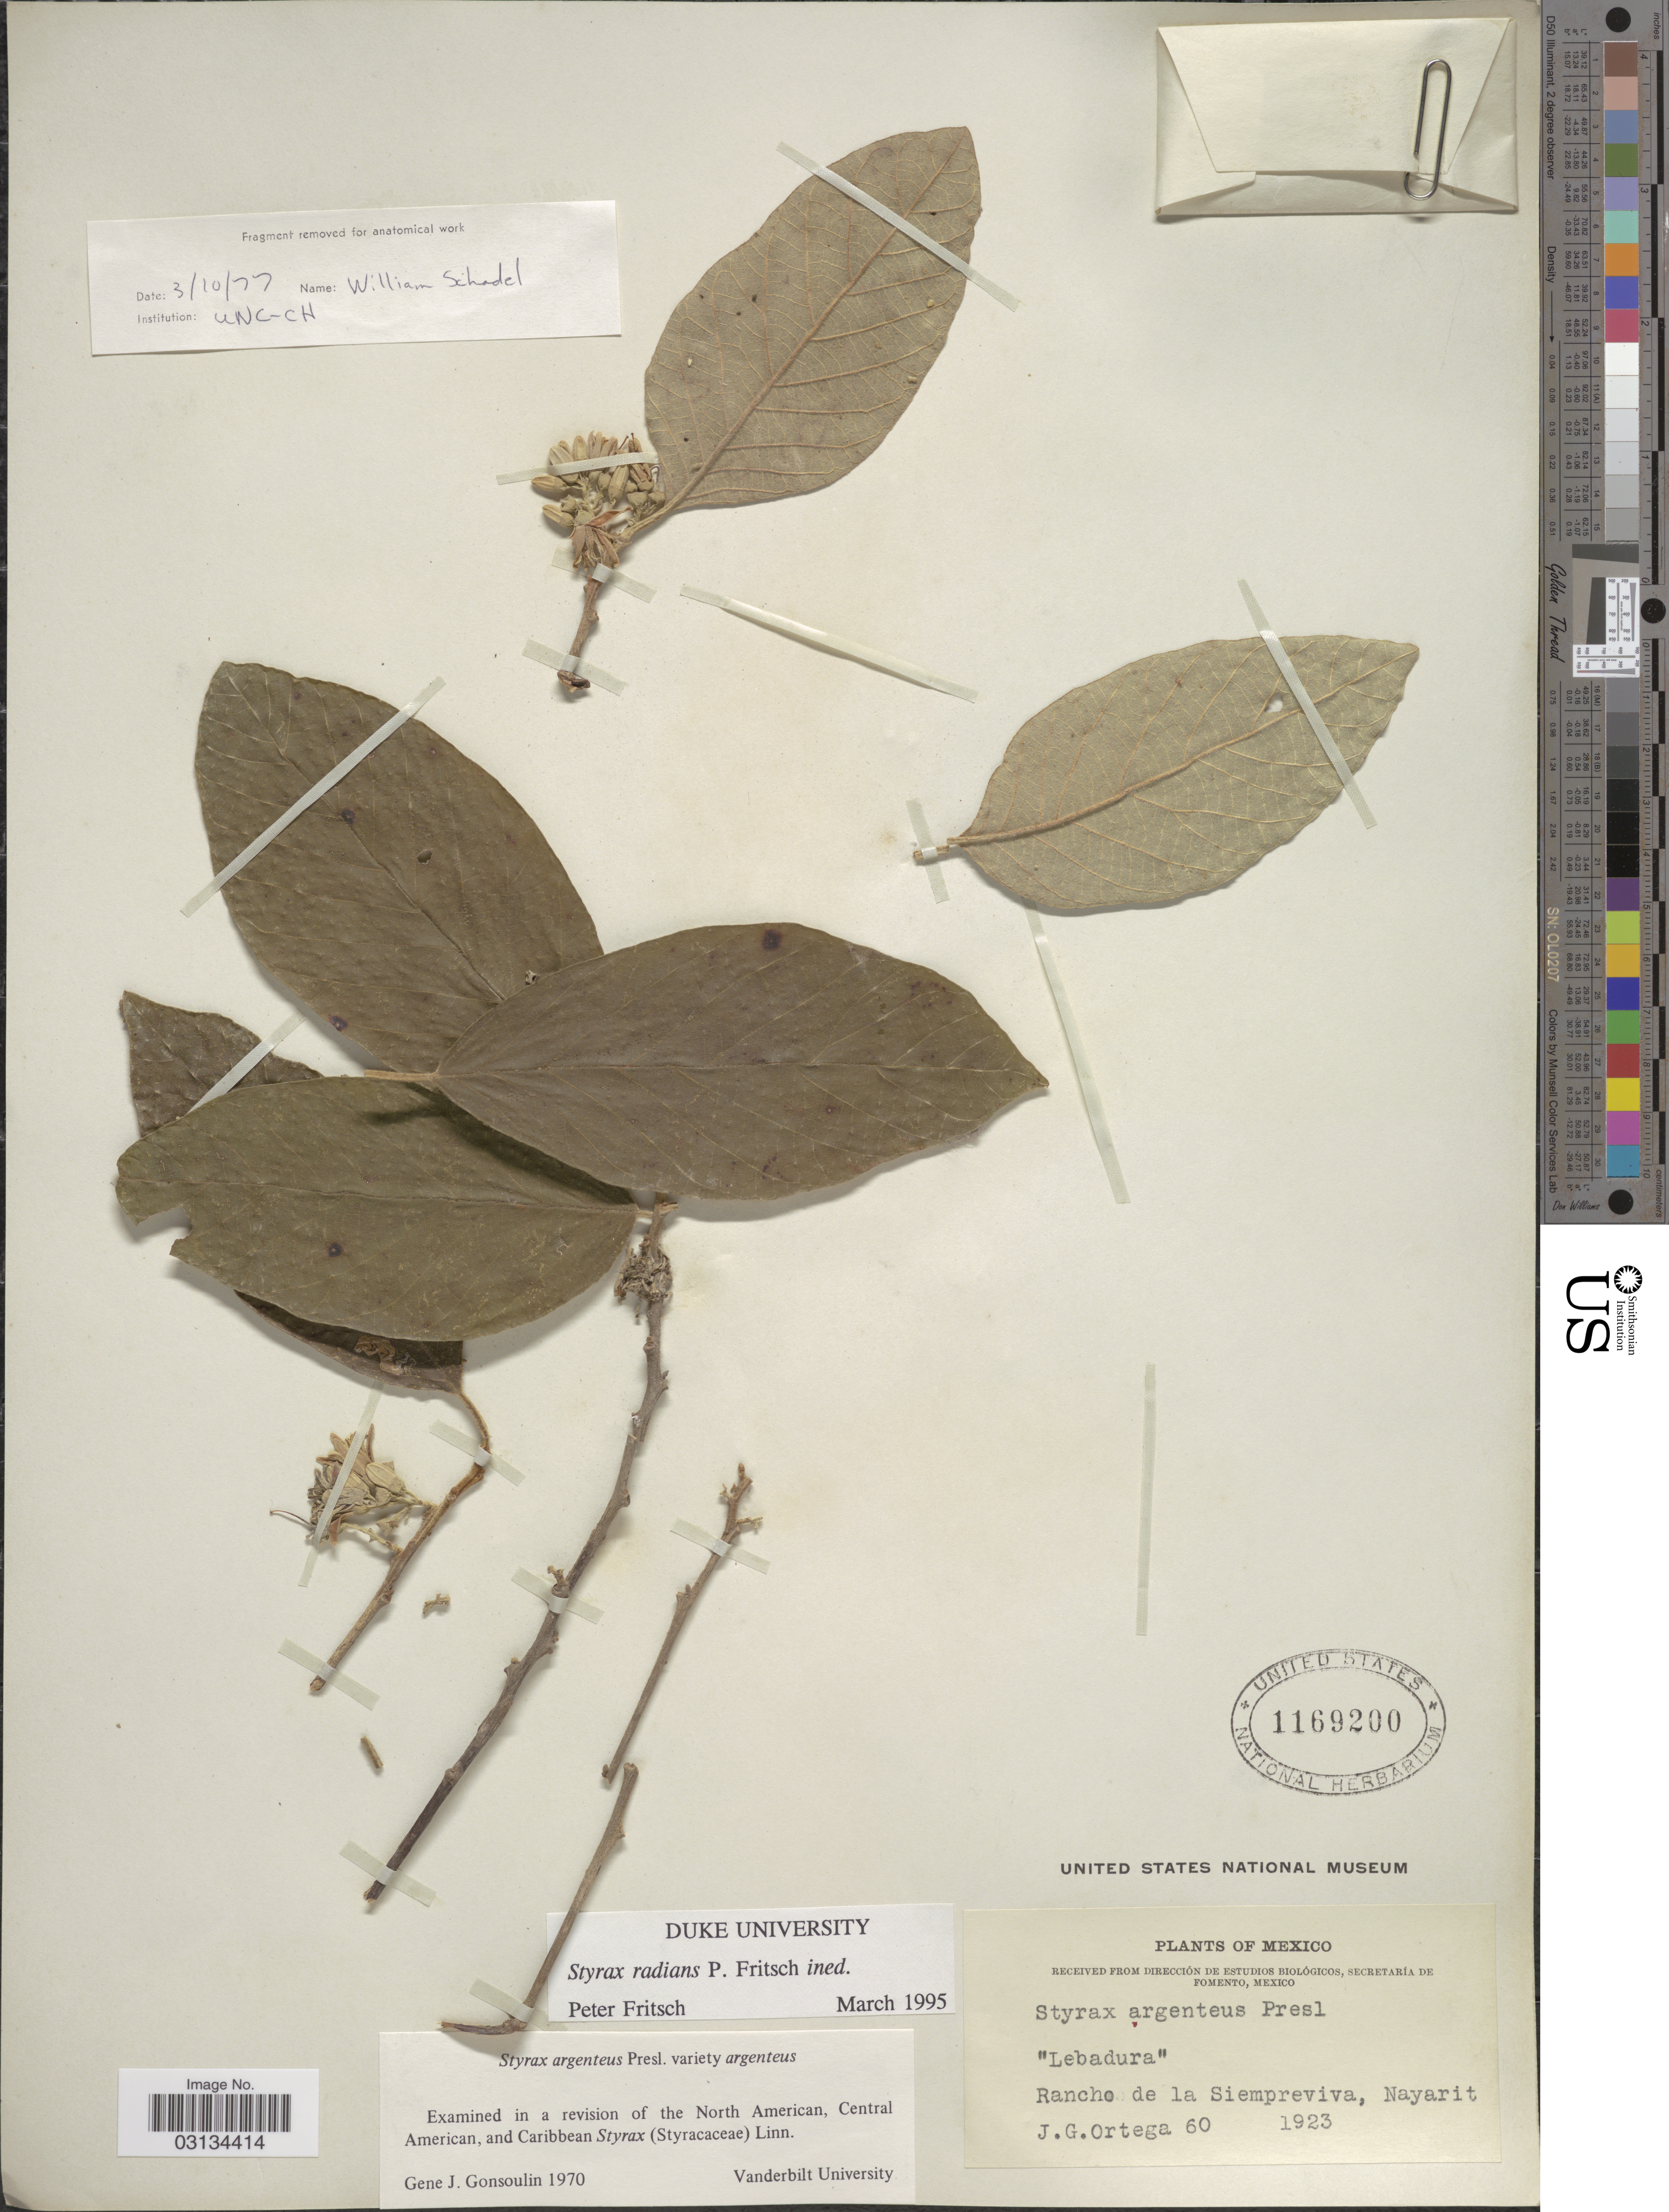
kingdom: Plantae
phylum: Tracheophyta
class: Magnoliopsida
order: Ericales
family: Styracaceae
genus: Styrax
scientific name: Styrax radians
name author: P.W. Fritsch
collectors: J. Ortega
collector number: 60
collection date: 1923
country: Mexico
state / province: Nayarit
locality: Rancho de la Siempreviva.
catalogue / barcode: US 1169200